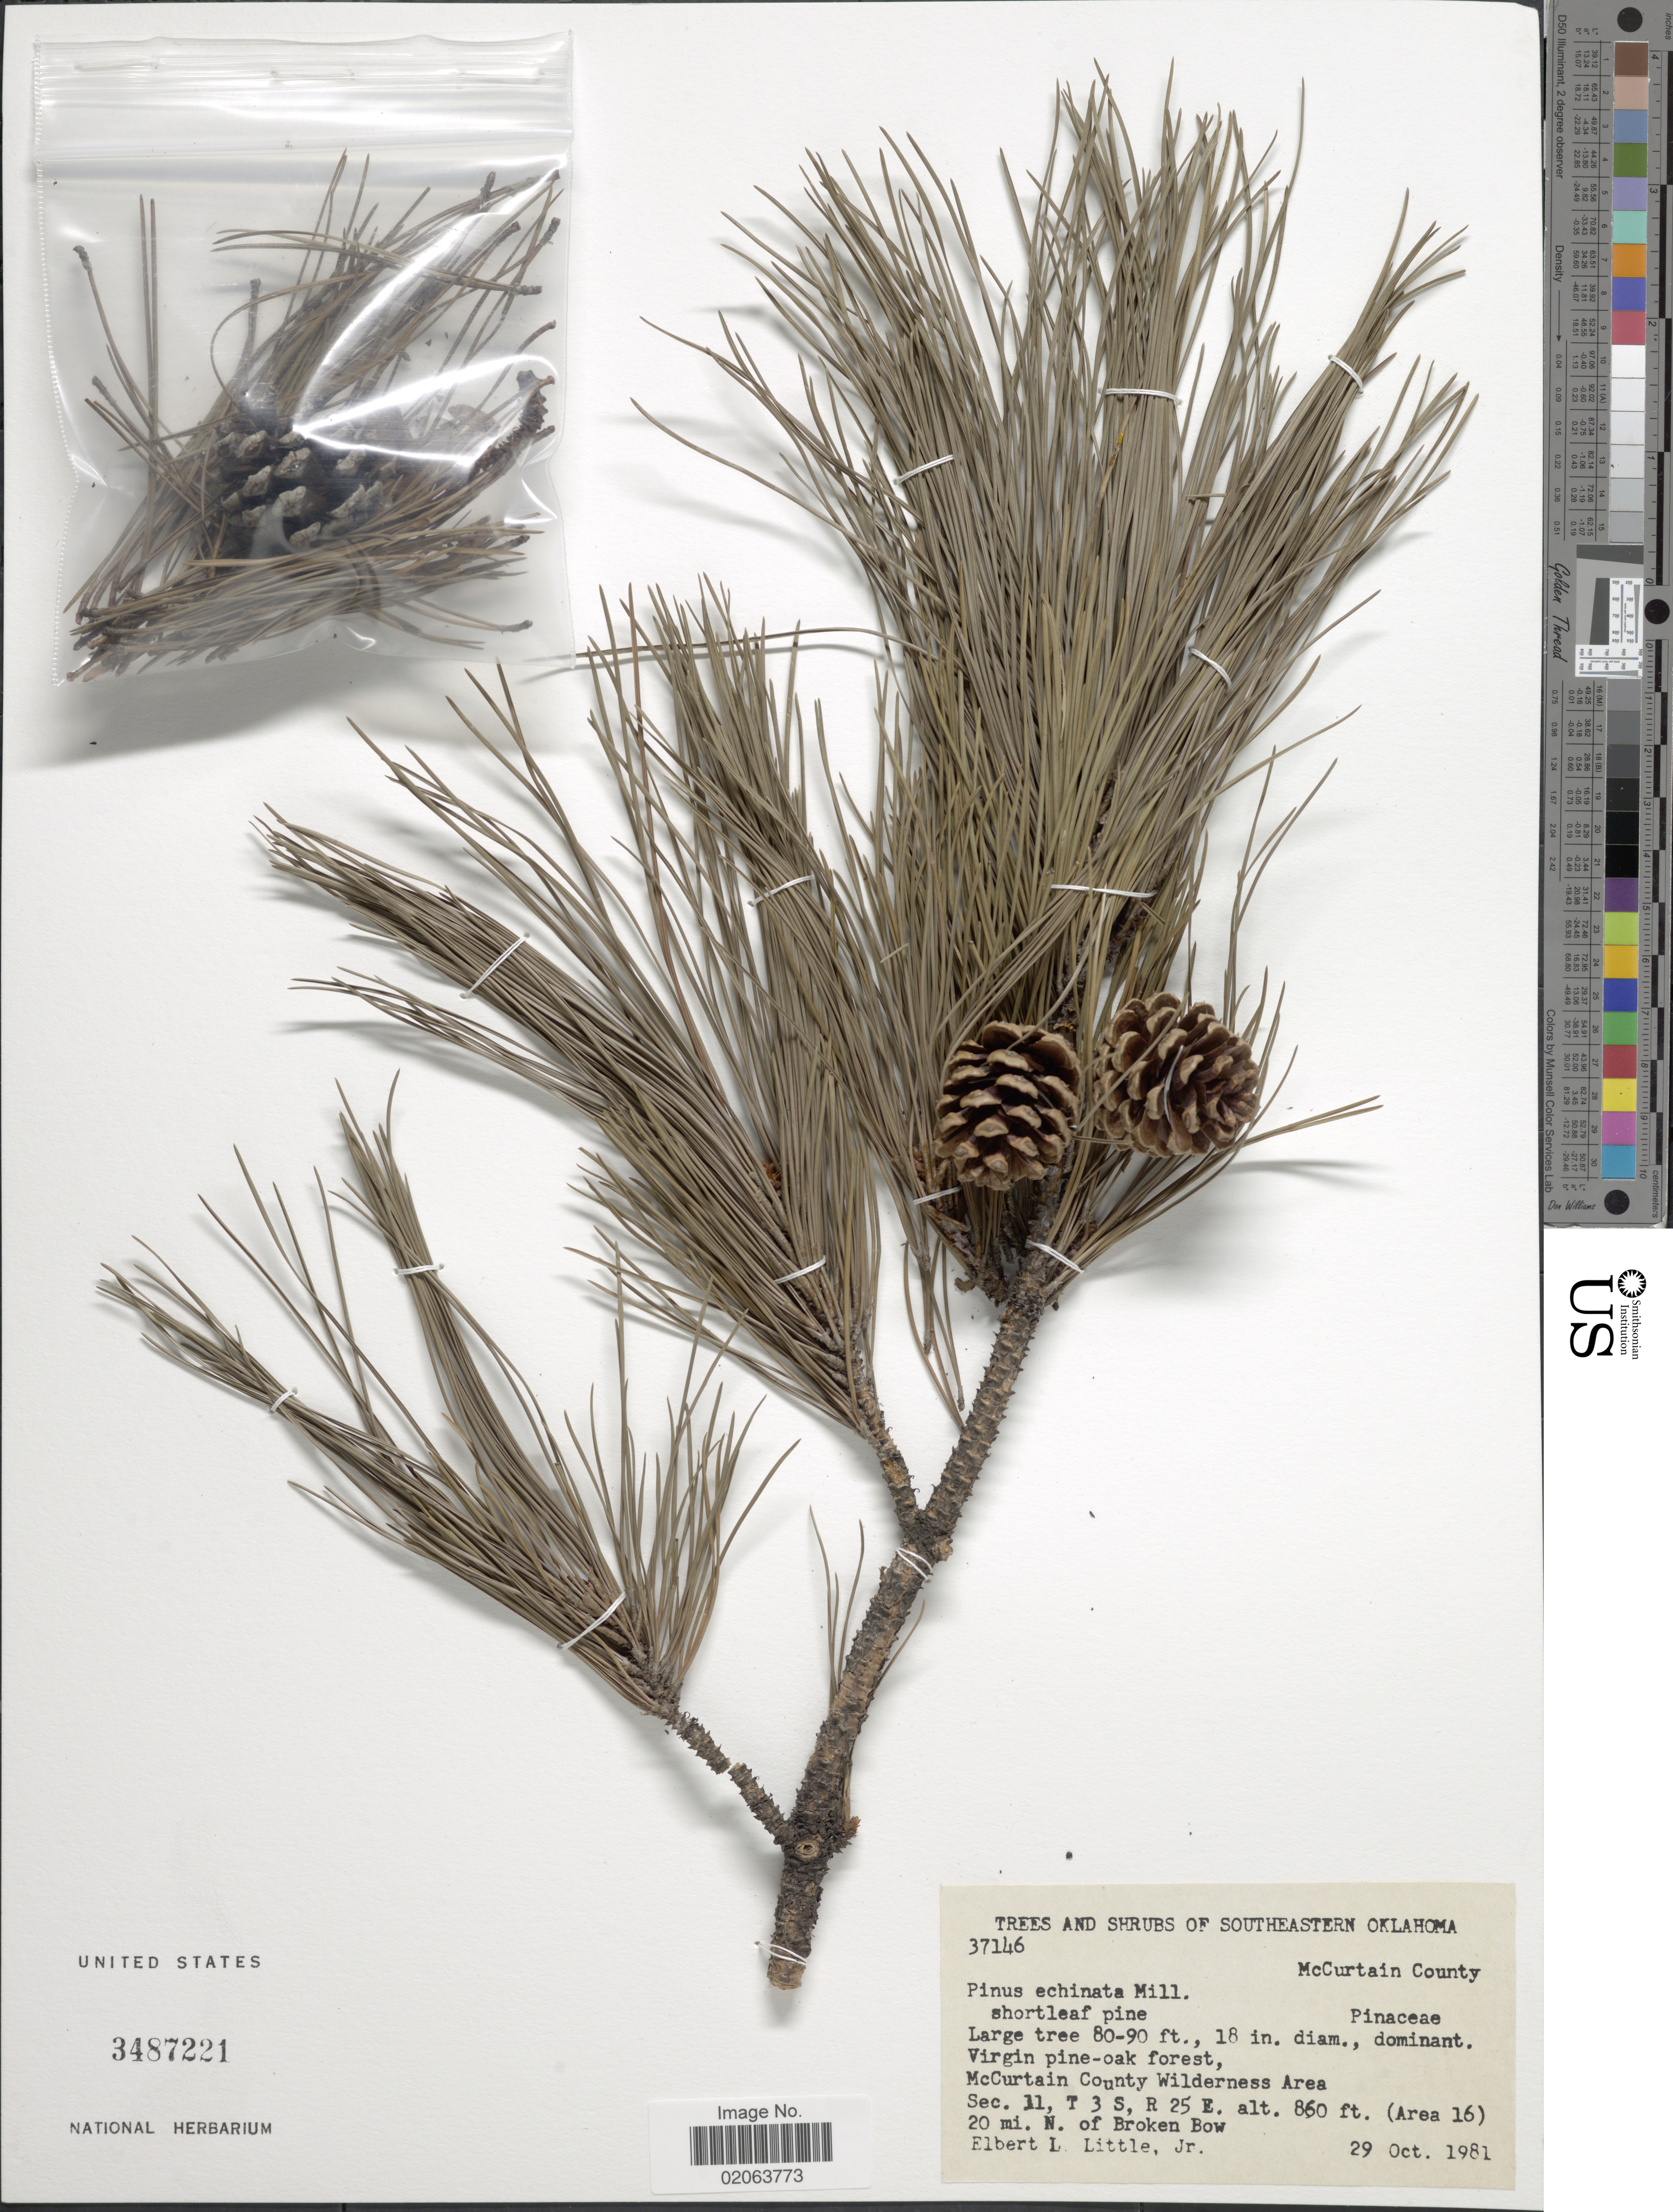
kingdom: Plantae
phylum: Tracheophyta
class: Pinopsida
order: Pinales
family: Pinaceae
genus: Pinus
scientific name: Pinus echinata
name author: Mill.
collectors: E. L. Little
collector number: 37146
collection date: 1981-10-29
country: United States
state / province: Oklahoma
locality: Southeastern Oklahoma. McCurtain County. Sec. 11, T 3 S, R 25 E. (Area 16). 20 mi. N. of Broken Bow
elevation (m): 262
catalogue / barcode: US 3487221